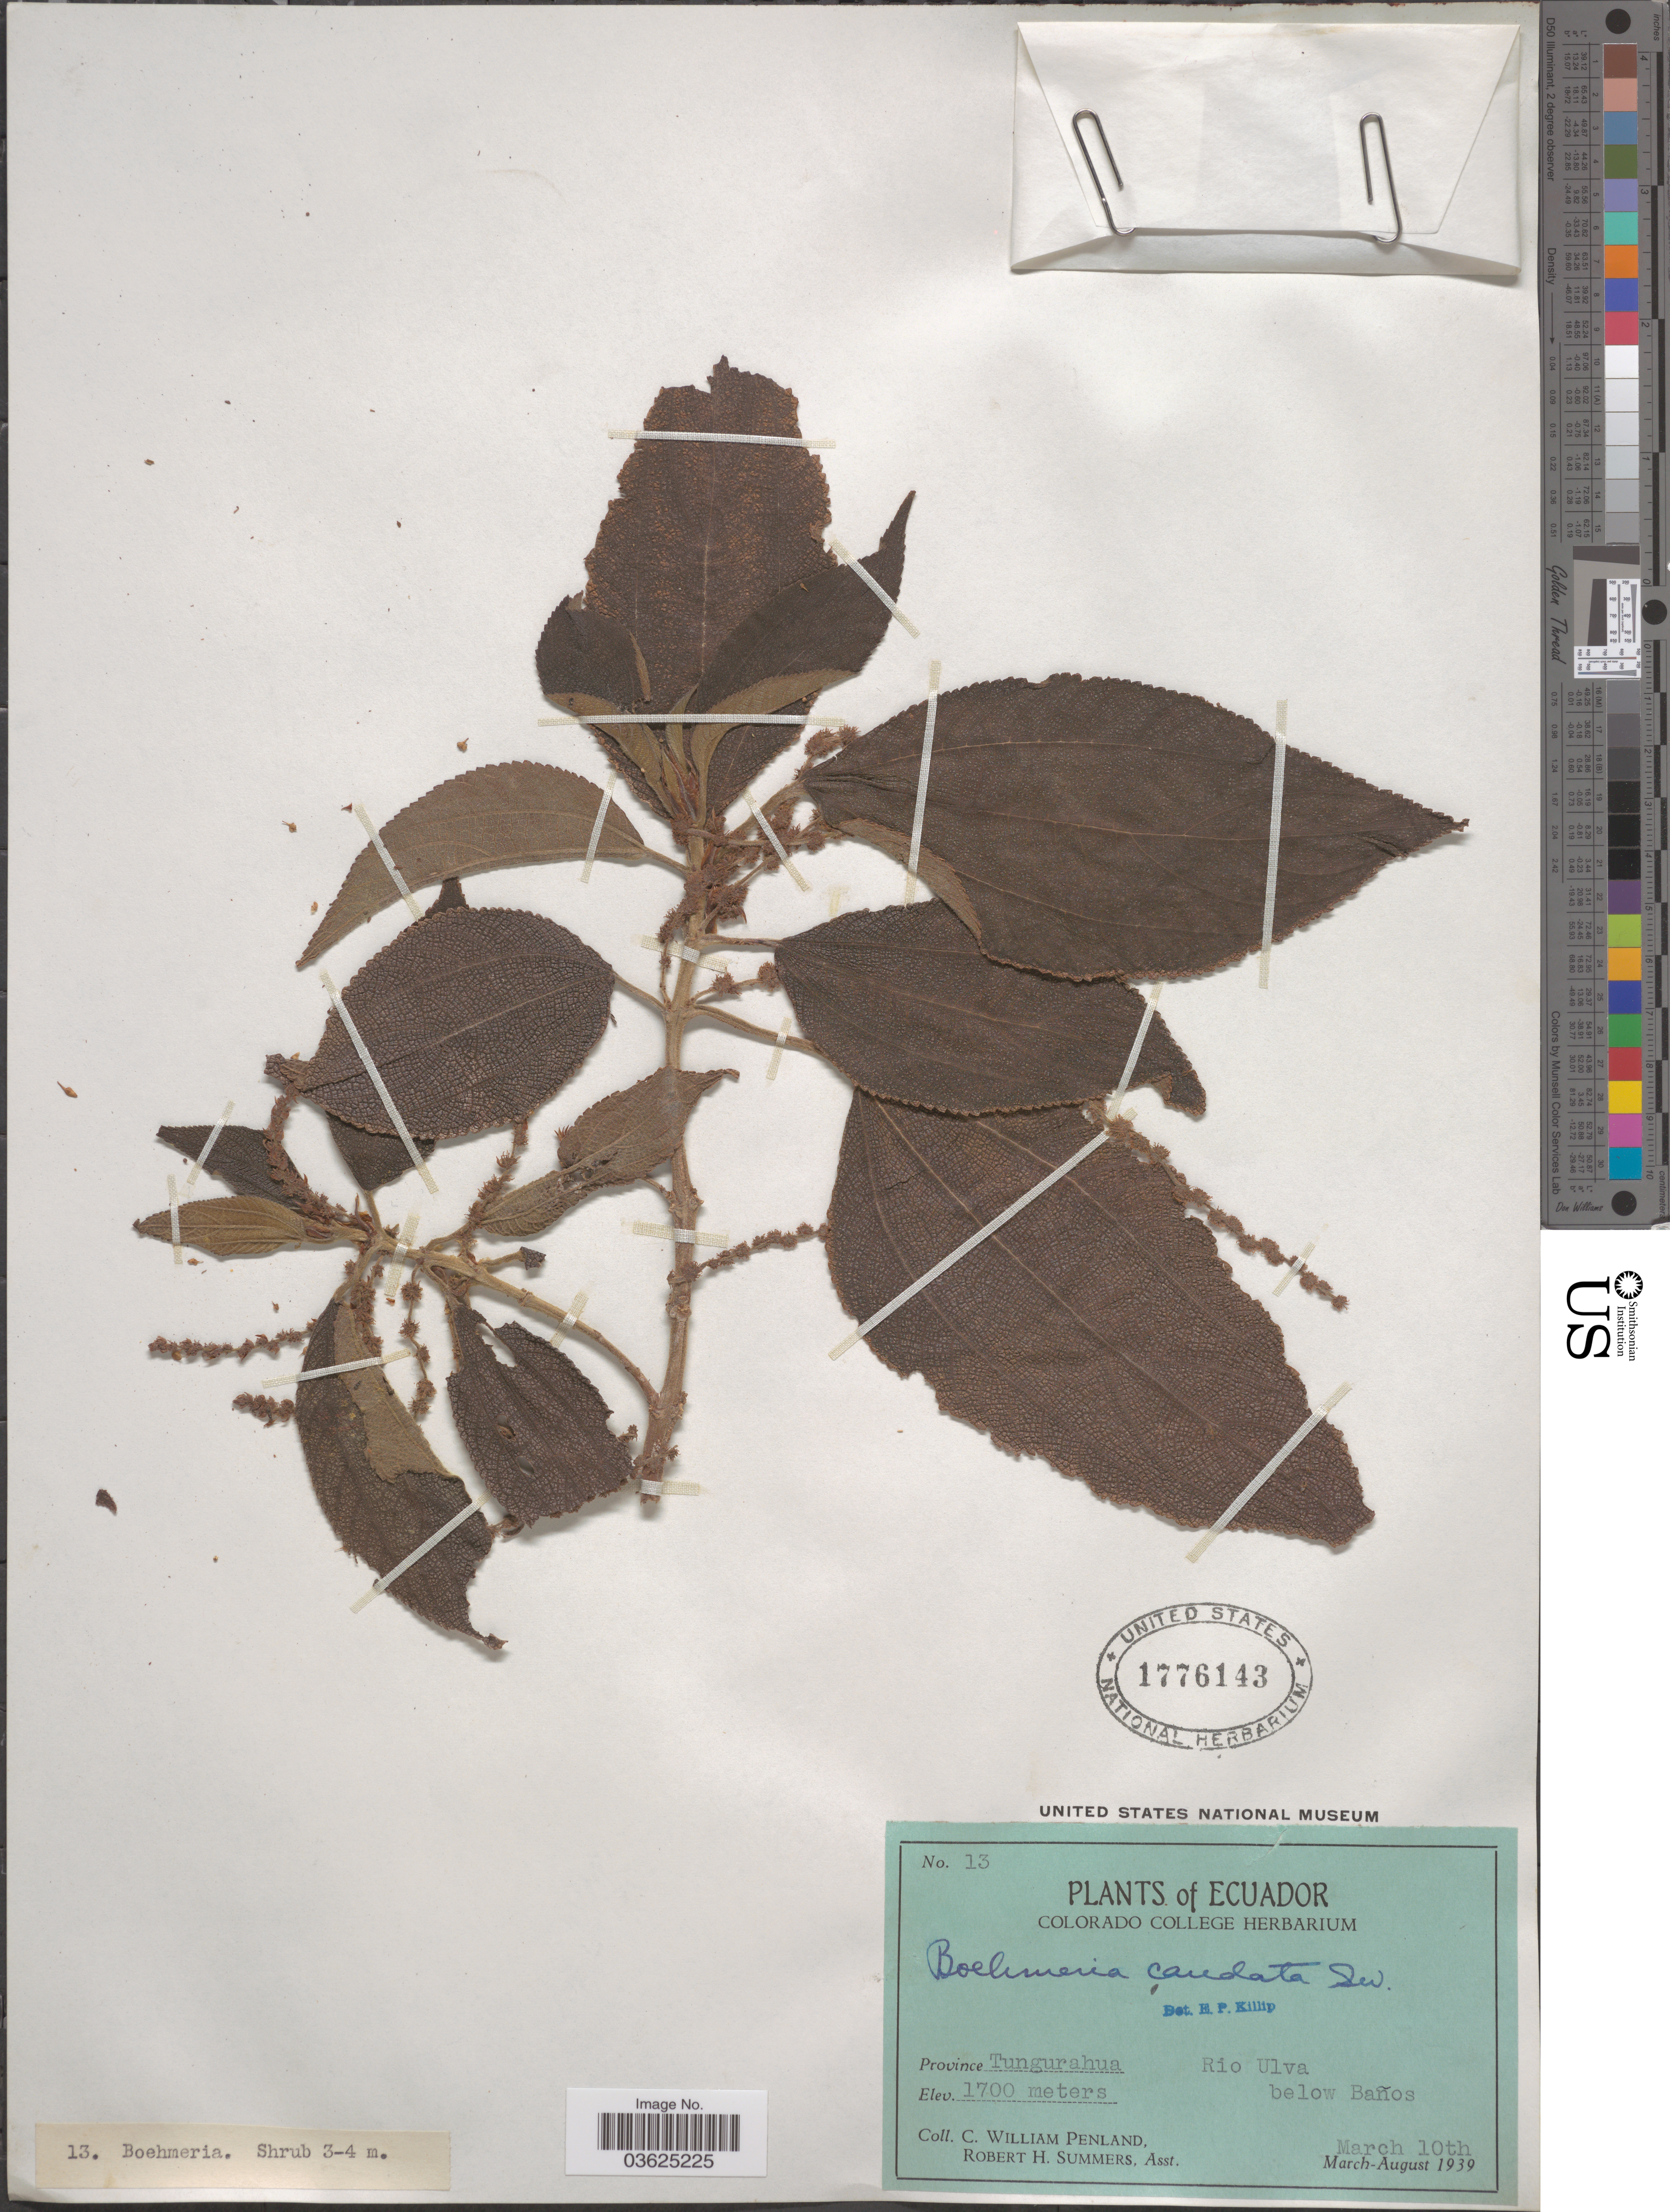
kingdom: Plantae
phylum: Tracheophyta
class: Magnoliopsida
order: Rosales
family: Urticaceae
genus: Boehmeria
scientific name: Boehmeria caudata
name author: Sw.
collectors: C. W. Penland & R. Summers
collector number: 13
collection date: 1939-03-10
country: Ecuador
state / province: Tungurahua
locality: Rio Ulva below Baños.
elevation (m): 1700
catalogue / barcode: US 1776143